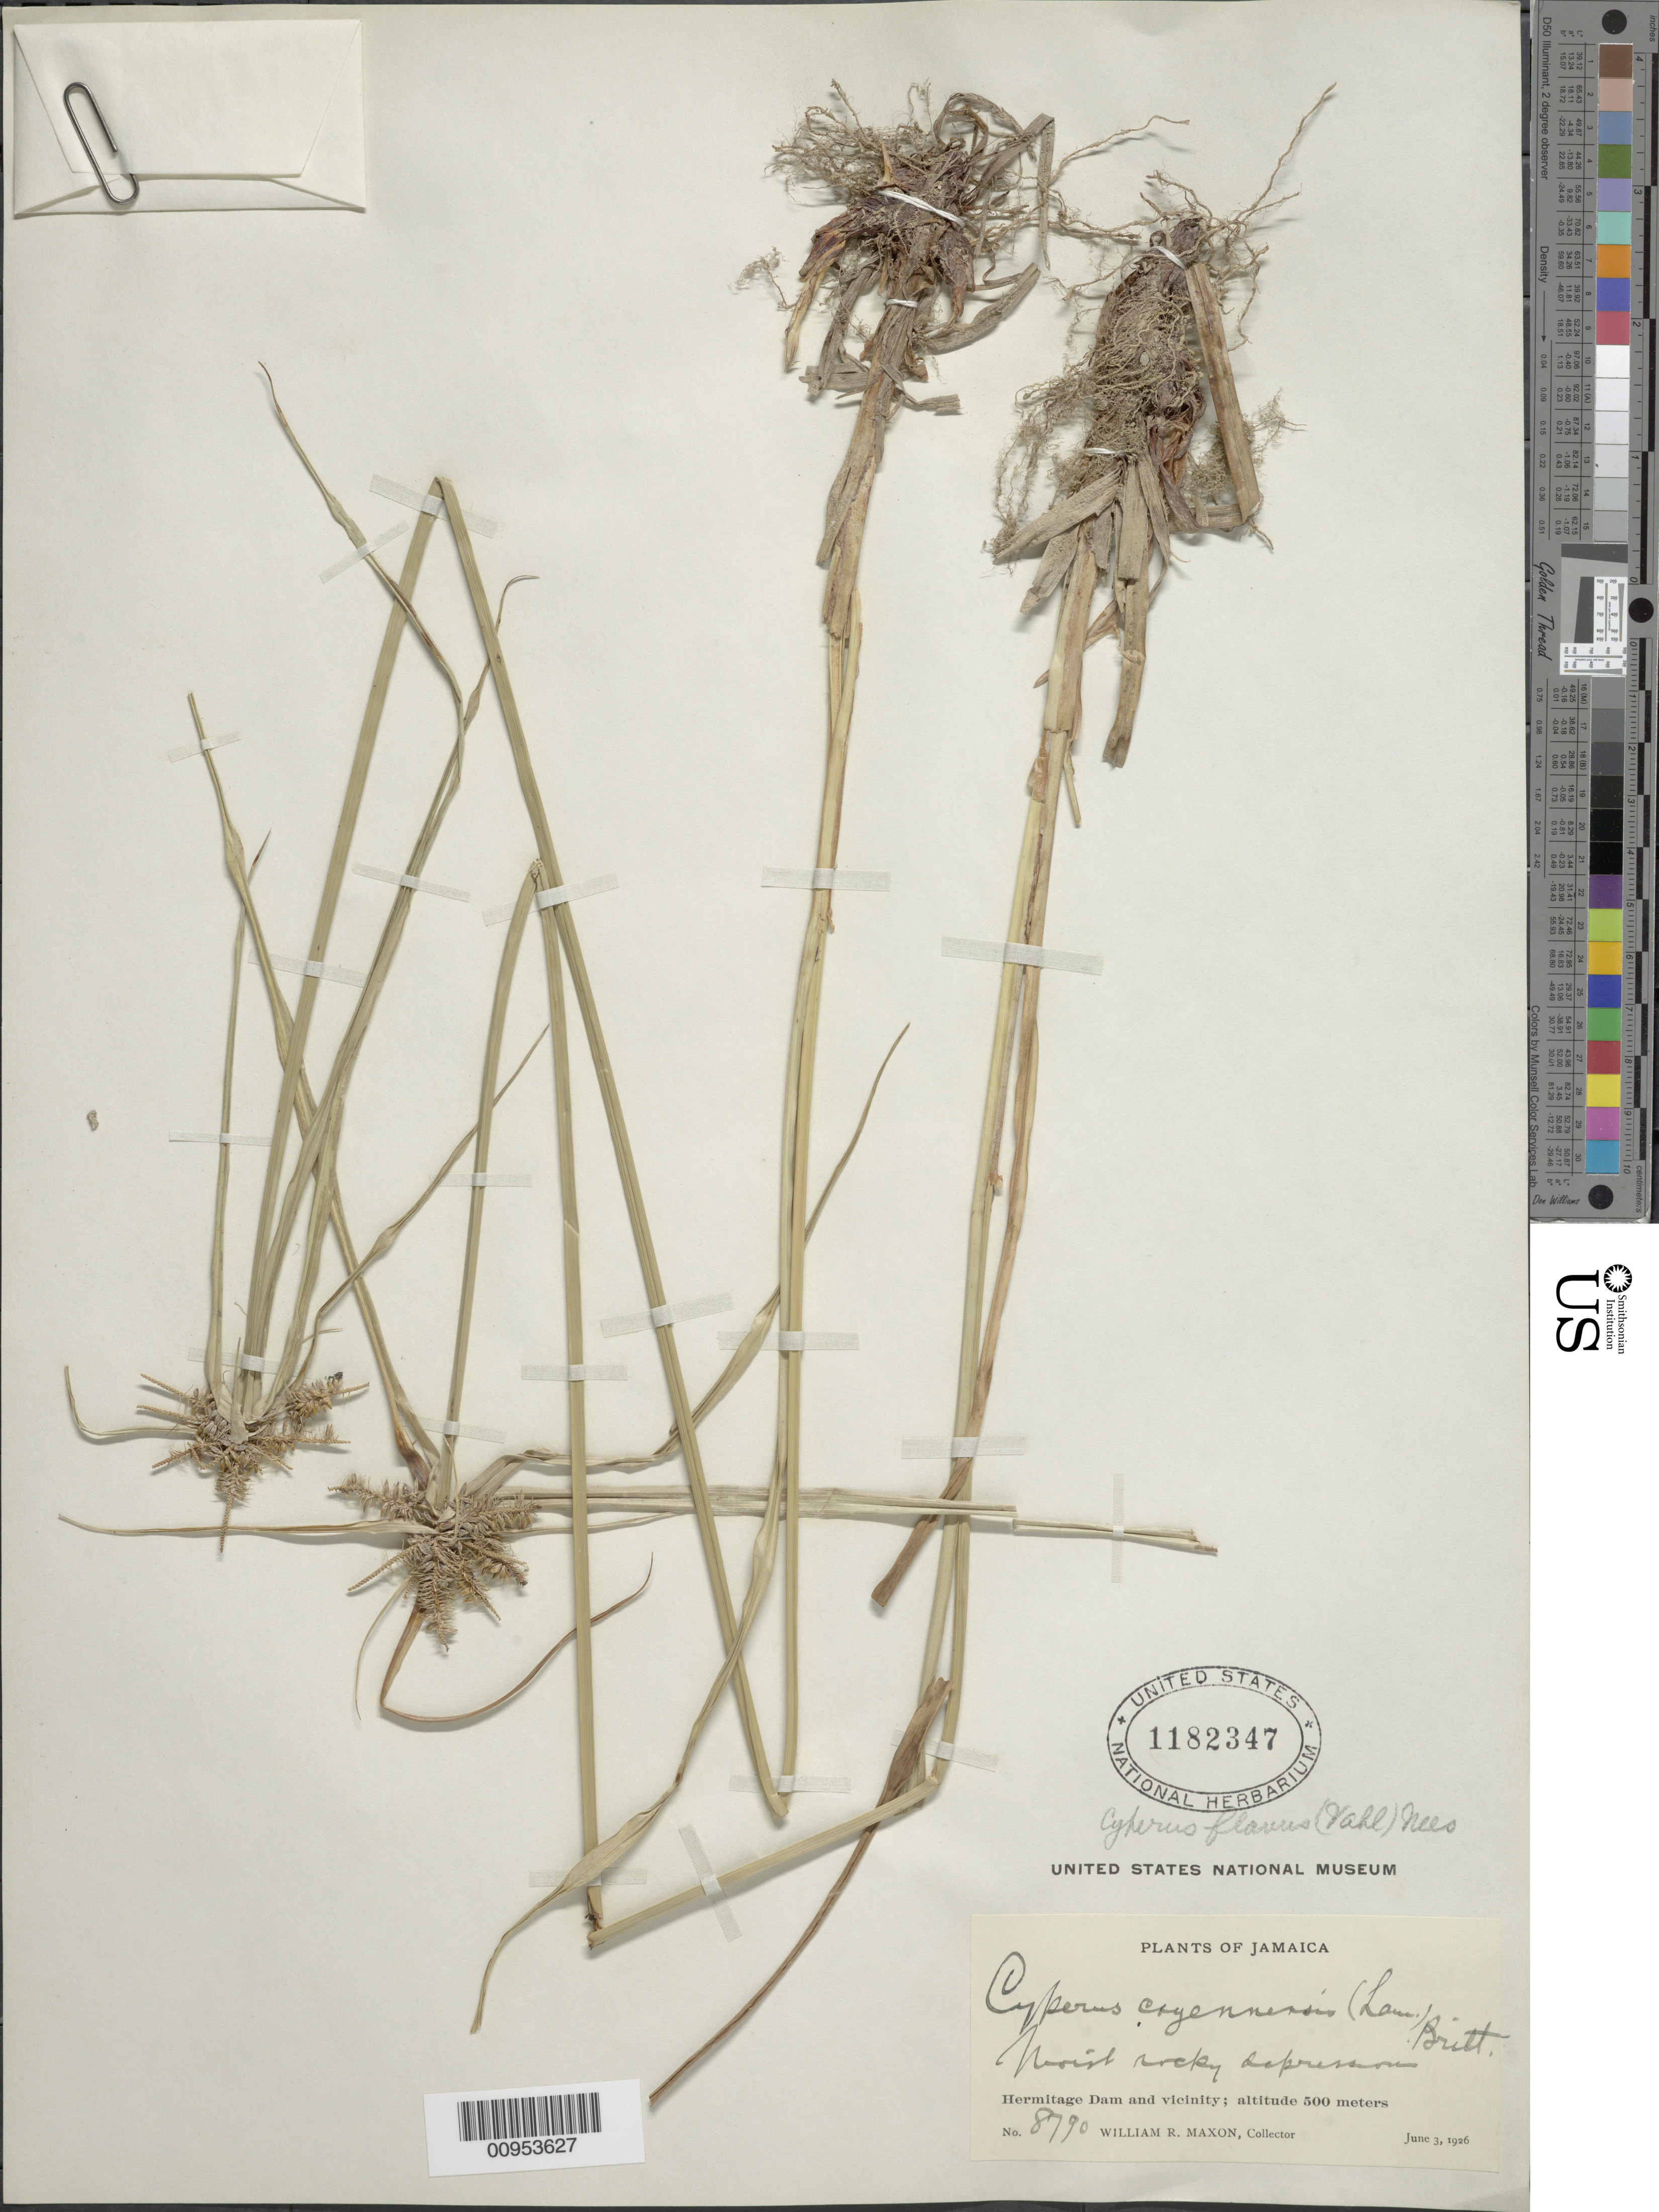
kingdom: Plantae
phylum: Tracheophyta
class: Liliopsida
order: Poales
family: Cyperaceae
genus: Cyperus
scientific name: Cyperus aggregatus var. aggregatus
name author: (Willd.) Endl.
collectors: W. R. Maxon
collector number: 8790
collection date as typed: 03 Jun 1926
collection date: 1926-06-03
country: Jamaica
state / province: Saint Andrew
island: Jamaica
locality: Hermitage Dam and vicinity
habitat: Moist rocky depression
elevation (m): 500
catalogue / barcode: US 1182347